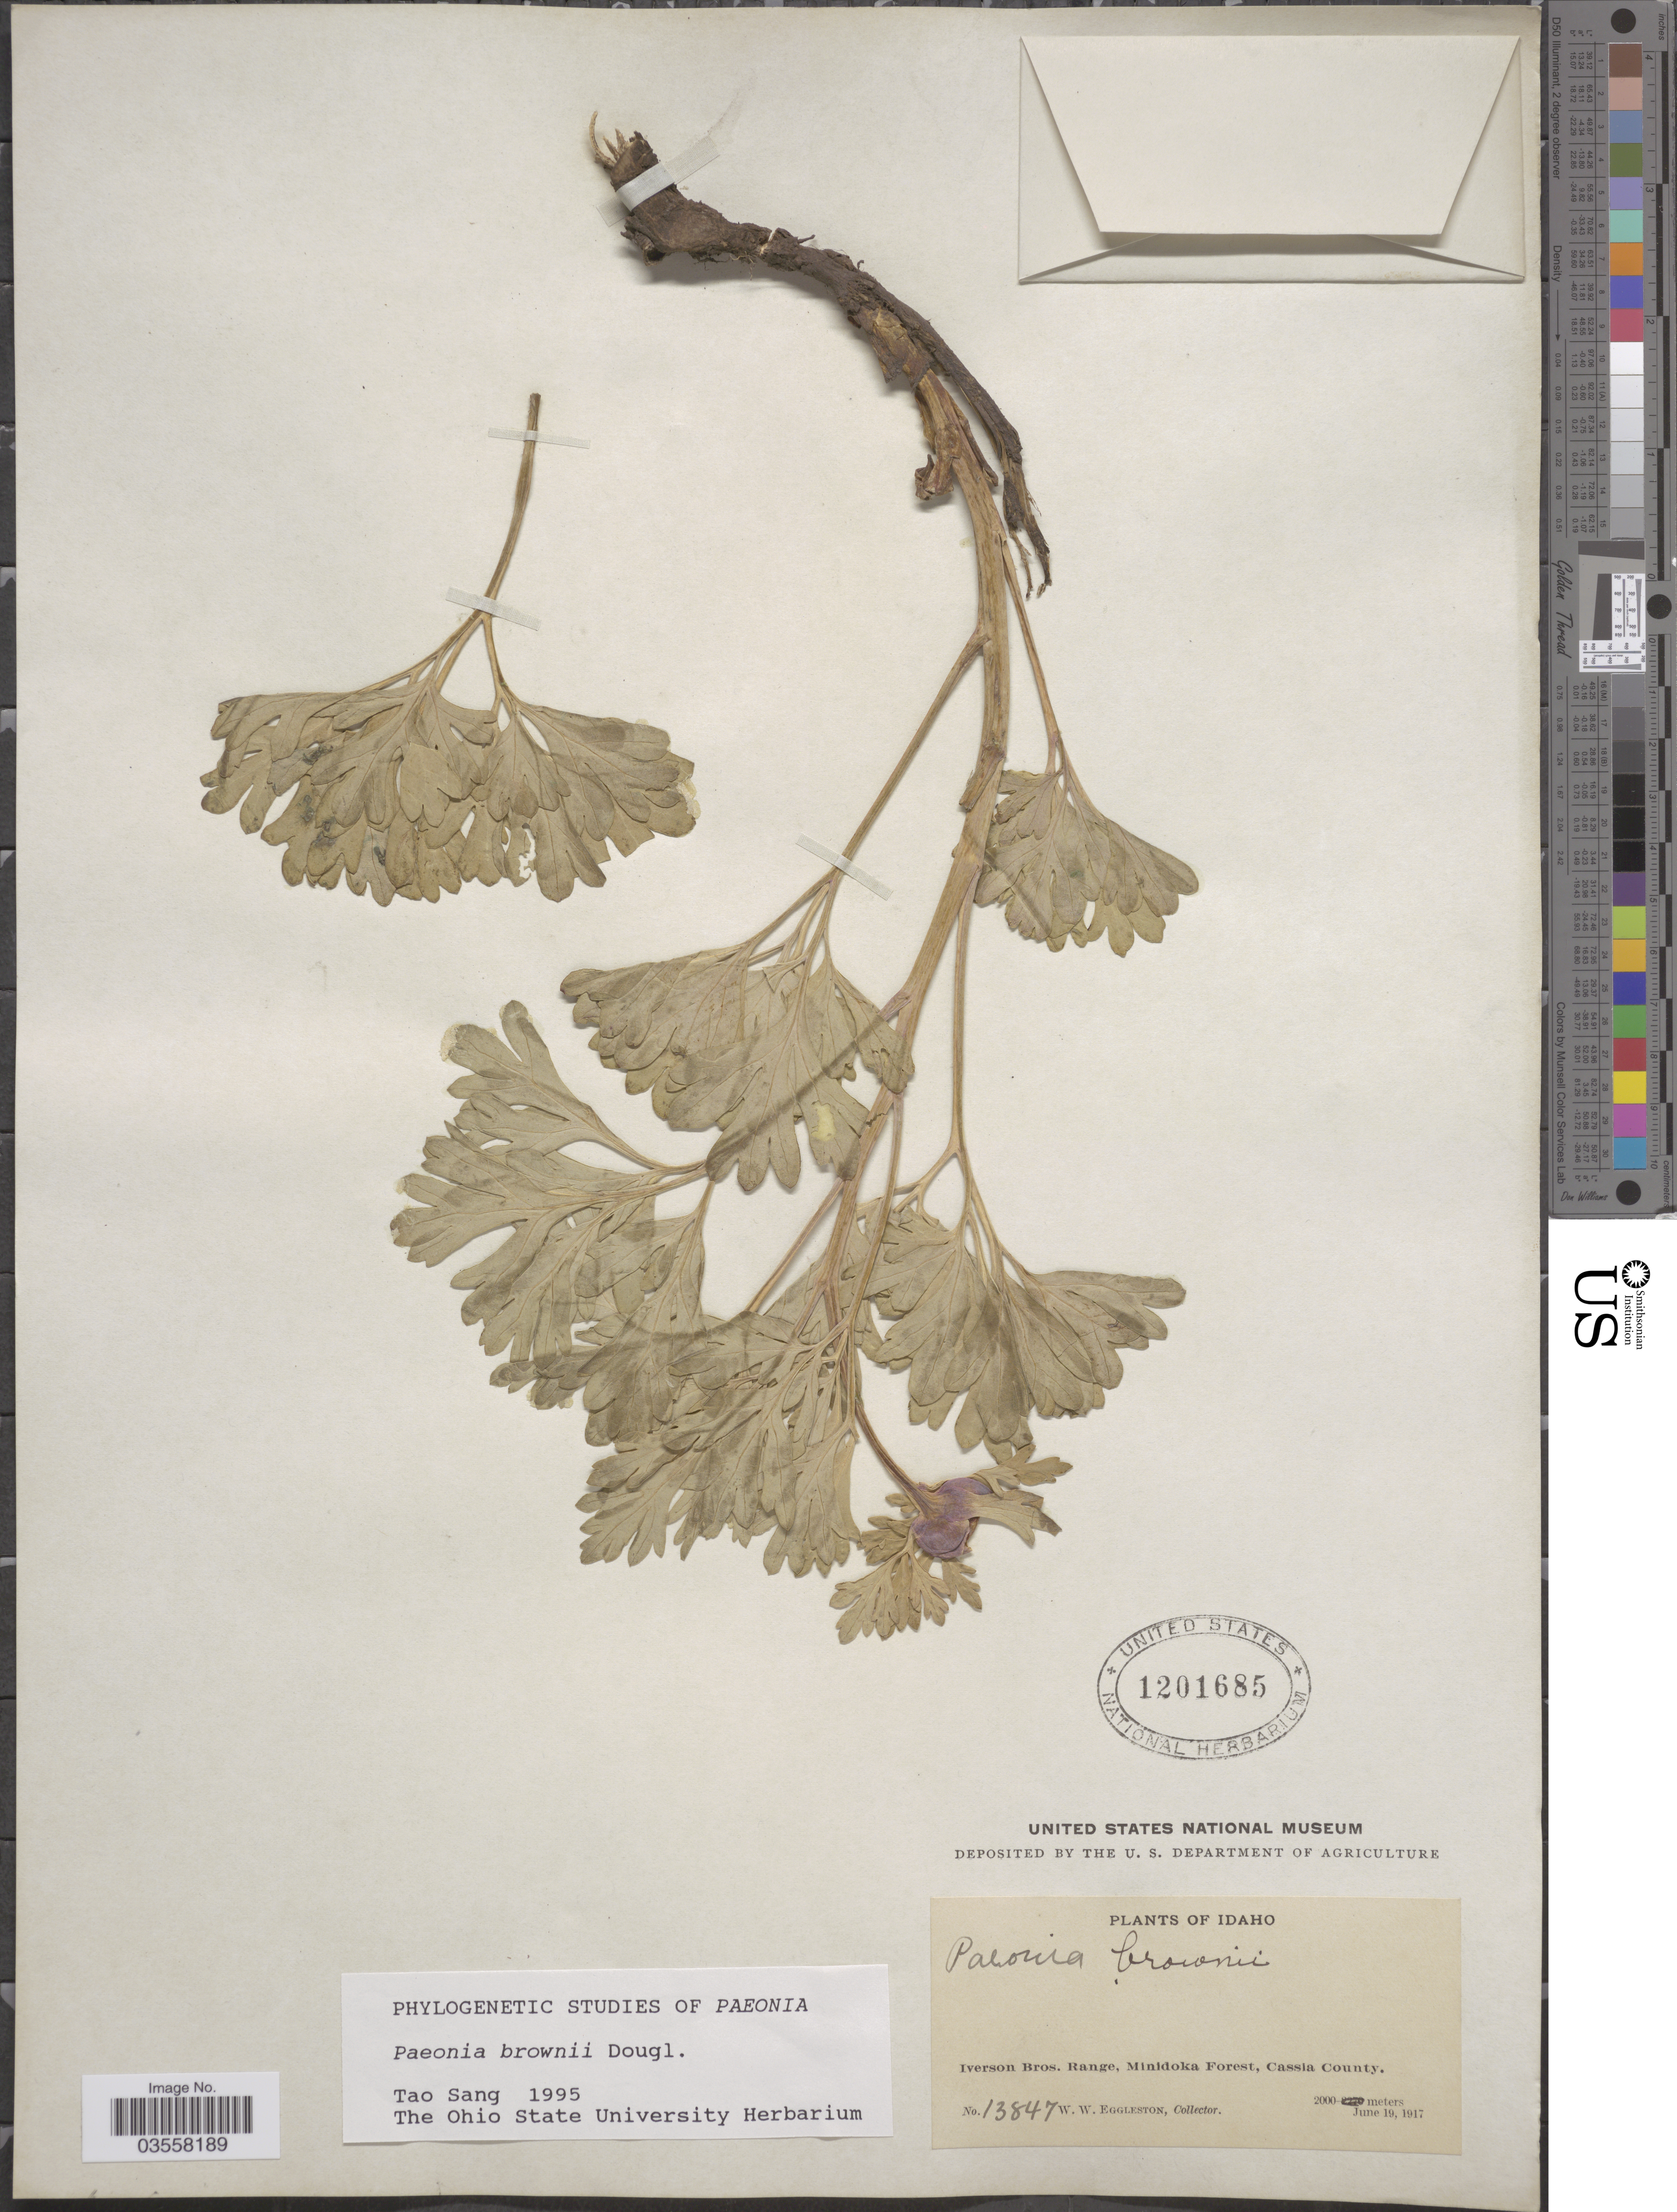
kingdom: Plantae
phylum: Tracheophyta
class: Magnoliopsida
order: Saxifragales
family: Paeoniaceae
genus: Paeonia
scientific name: Paeonia brownii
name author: Douglas ex Hook.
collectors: W. W. Eggleston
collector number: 13847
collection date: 1917-06-19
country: United States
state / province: Idaho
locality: Iverson Bros. Range, Minidoka Forest, Cassia County.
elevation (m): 2000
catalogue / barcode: US 1201685